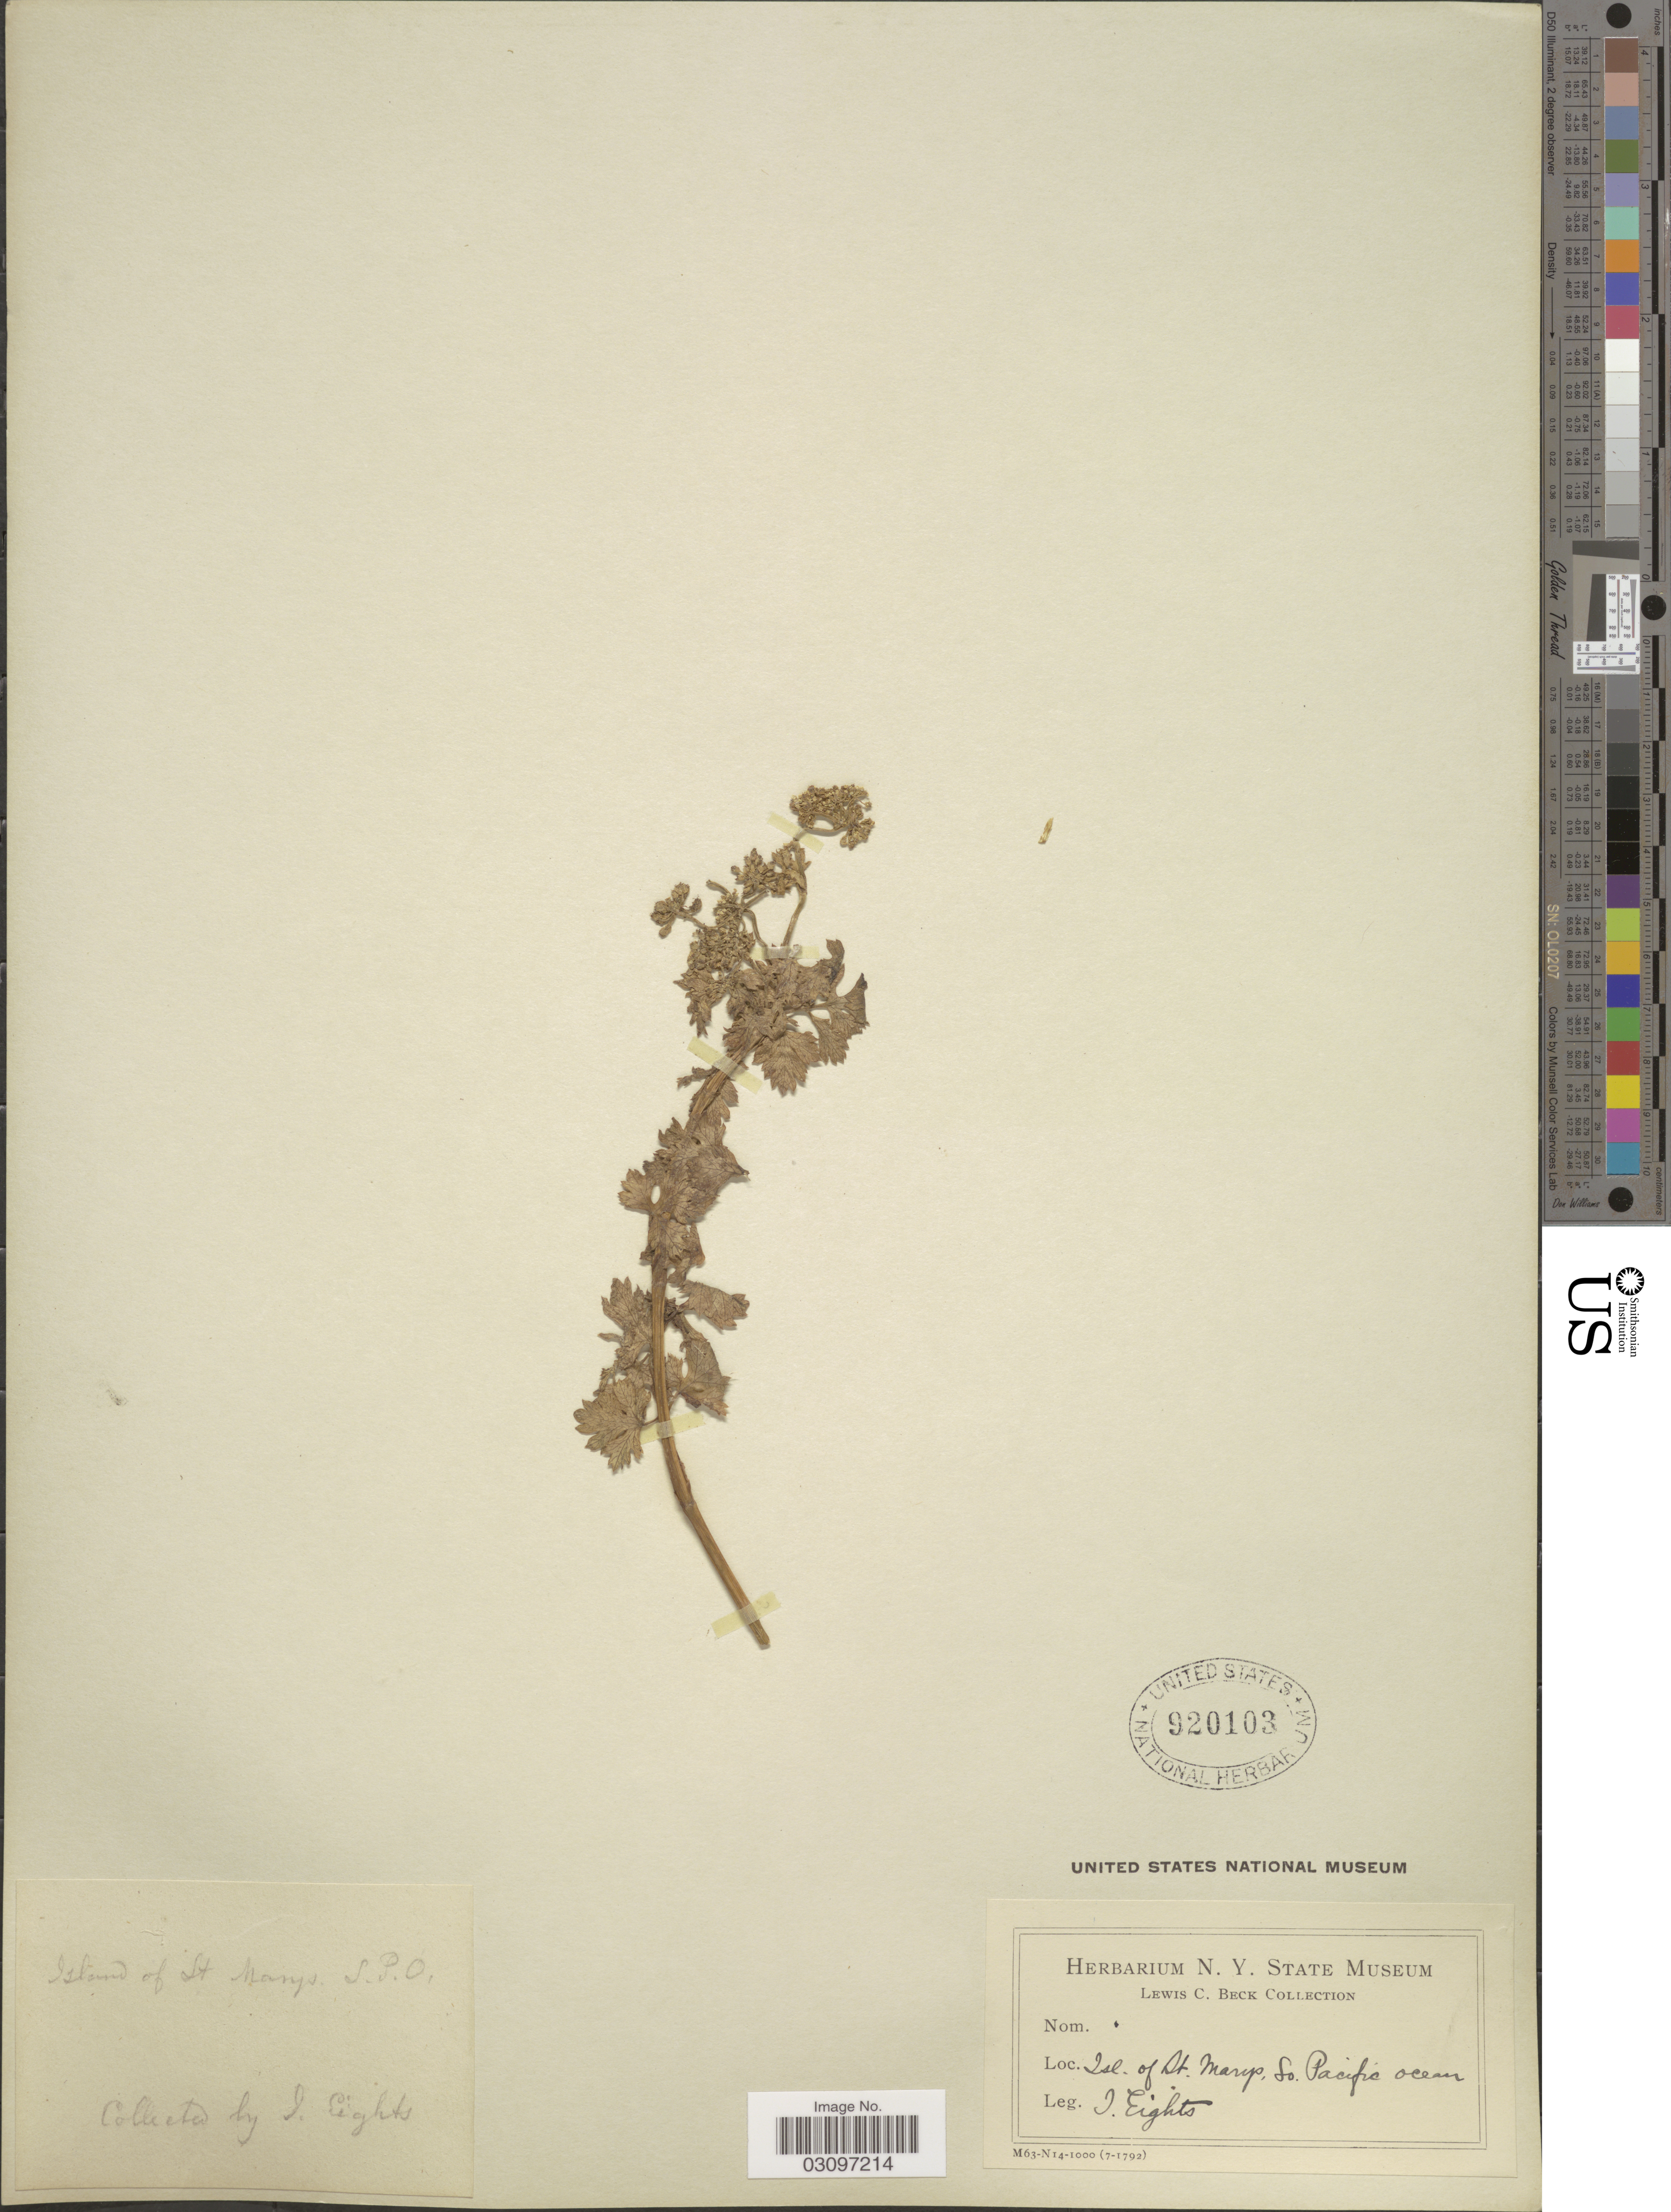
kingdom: Plantae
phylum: Tracheophyta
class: Magnoliopsida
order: Apiales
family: Apiaceae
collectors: J. Eights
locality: Isl. of St. Marys. So. Pacific ocean.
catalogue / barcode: US 920103